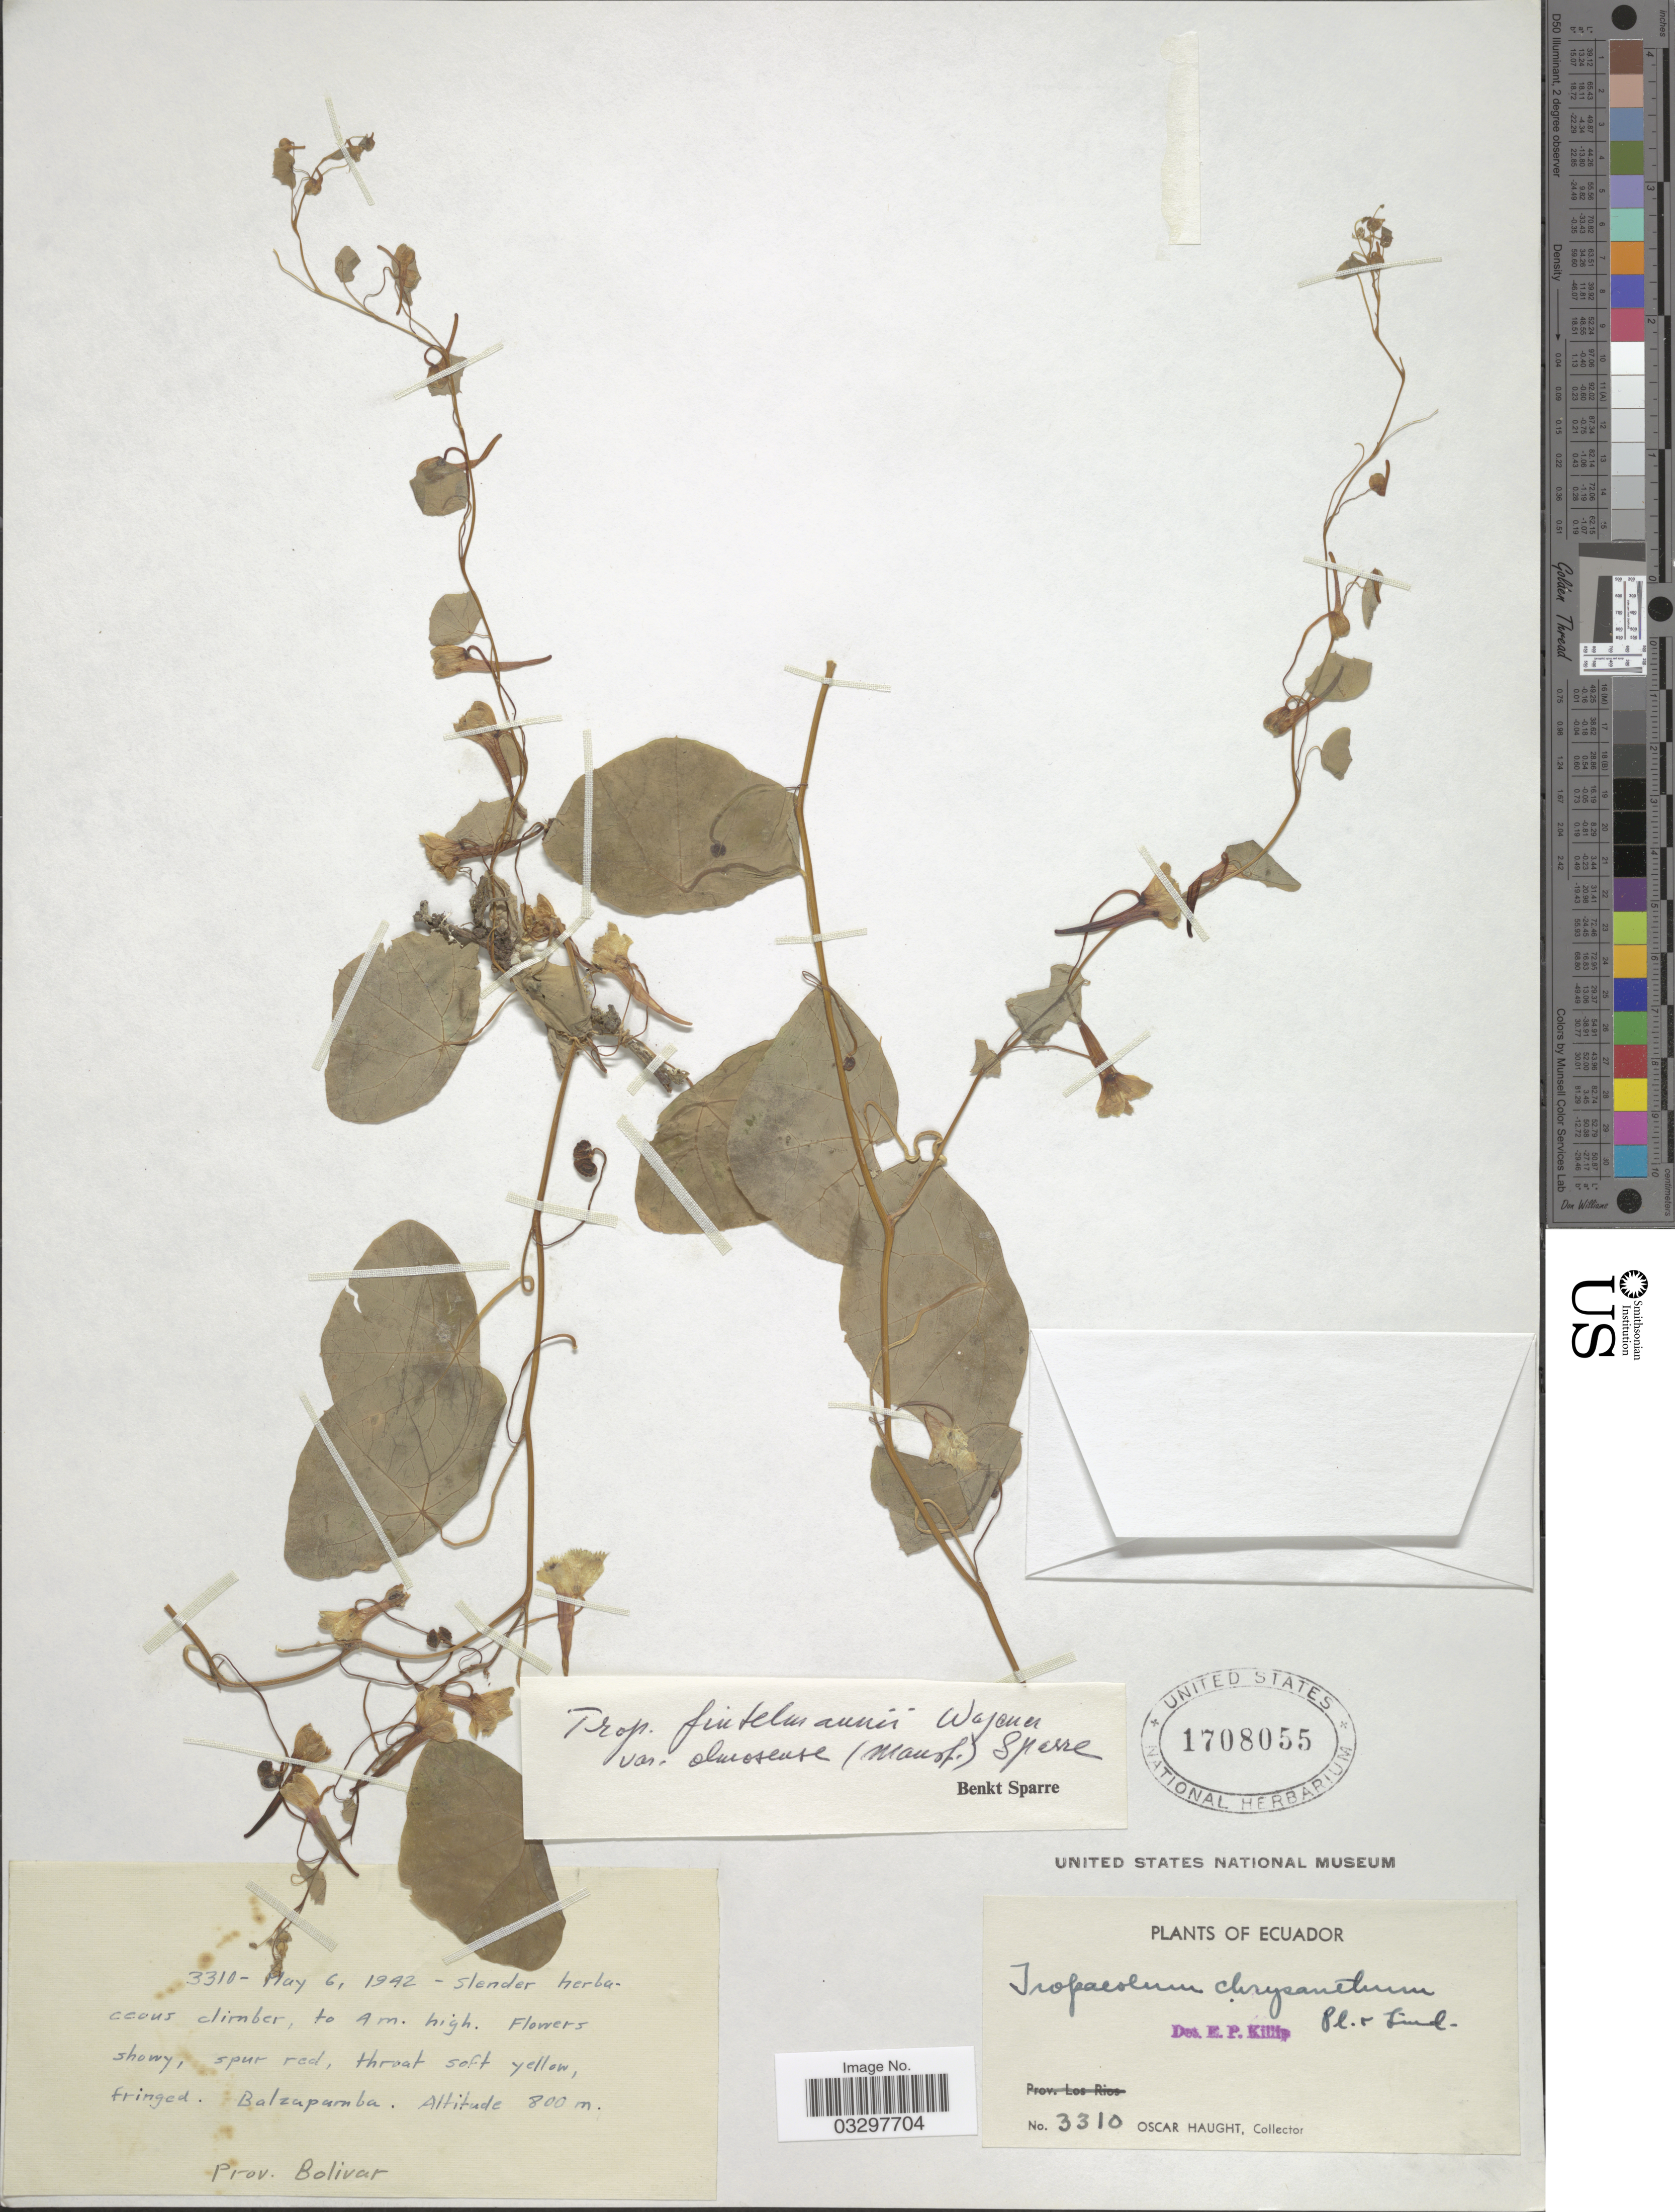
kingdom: Plantae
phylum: Tracheophyta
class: Magnoliopsida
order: Brassicales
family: Tropaeolaceae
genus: Tropaeolum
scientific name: Tropaeolum fintelmannii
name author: Schltdl.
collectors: O. L. Haught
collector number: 3310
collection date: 1942-05-06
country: Ecuador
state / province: Bolívar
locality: Balzupumba. Prov. Bolivar.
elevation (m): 800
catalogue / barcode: US 1708055